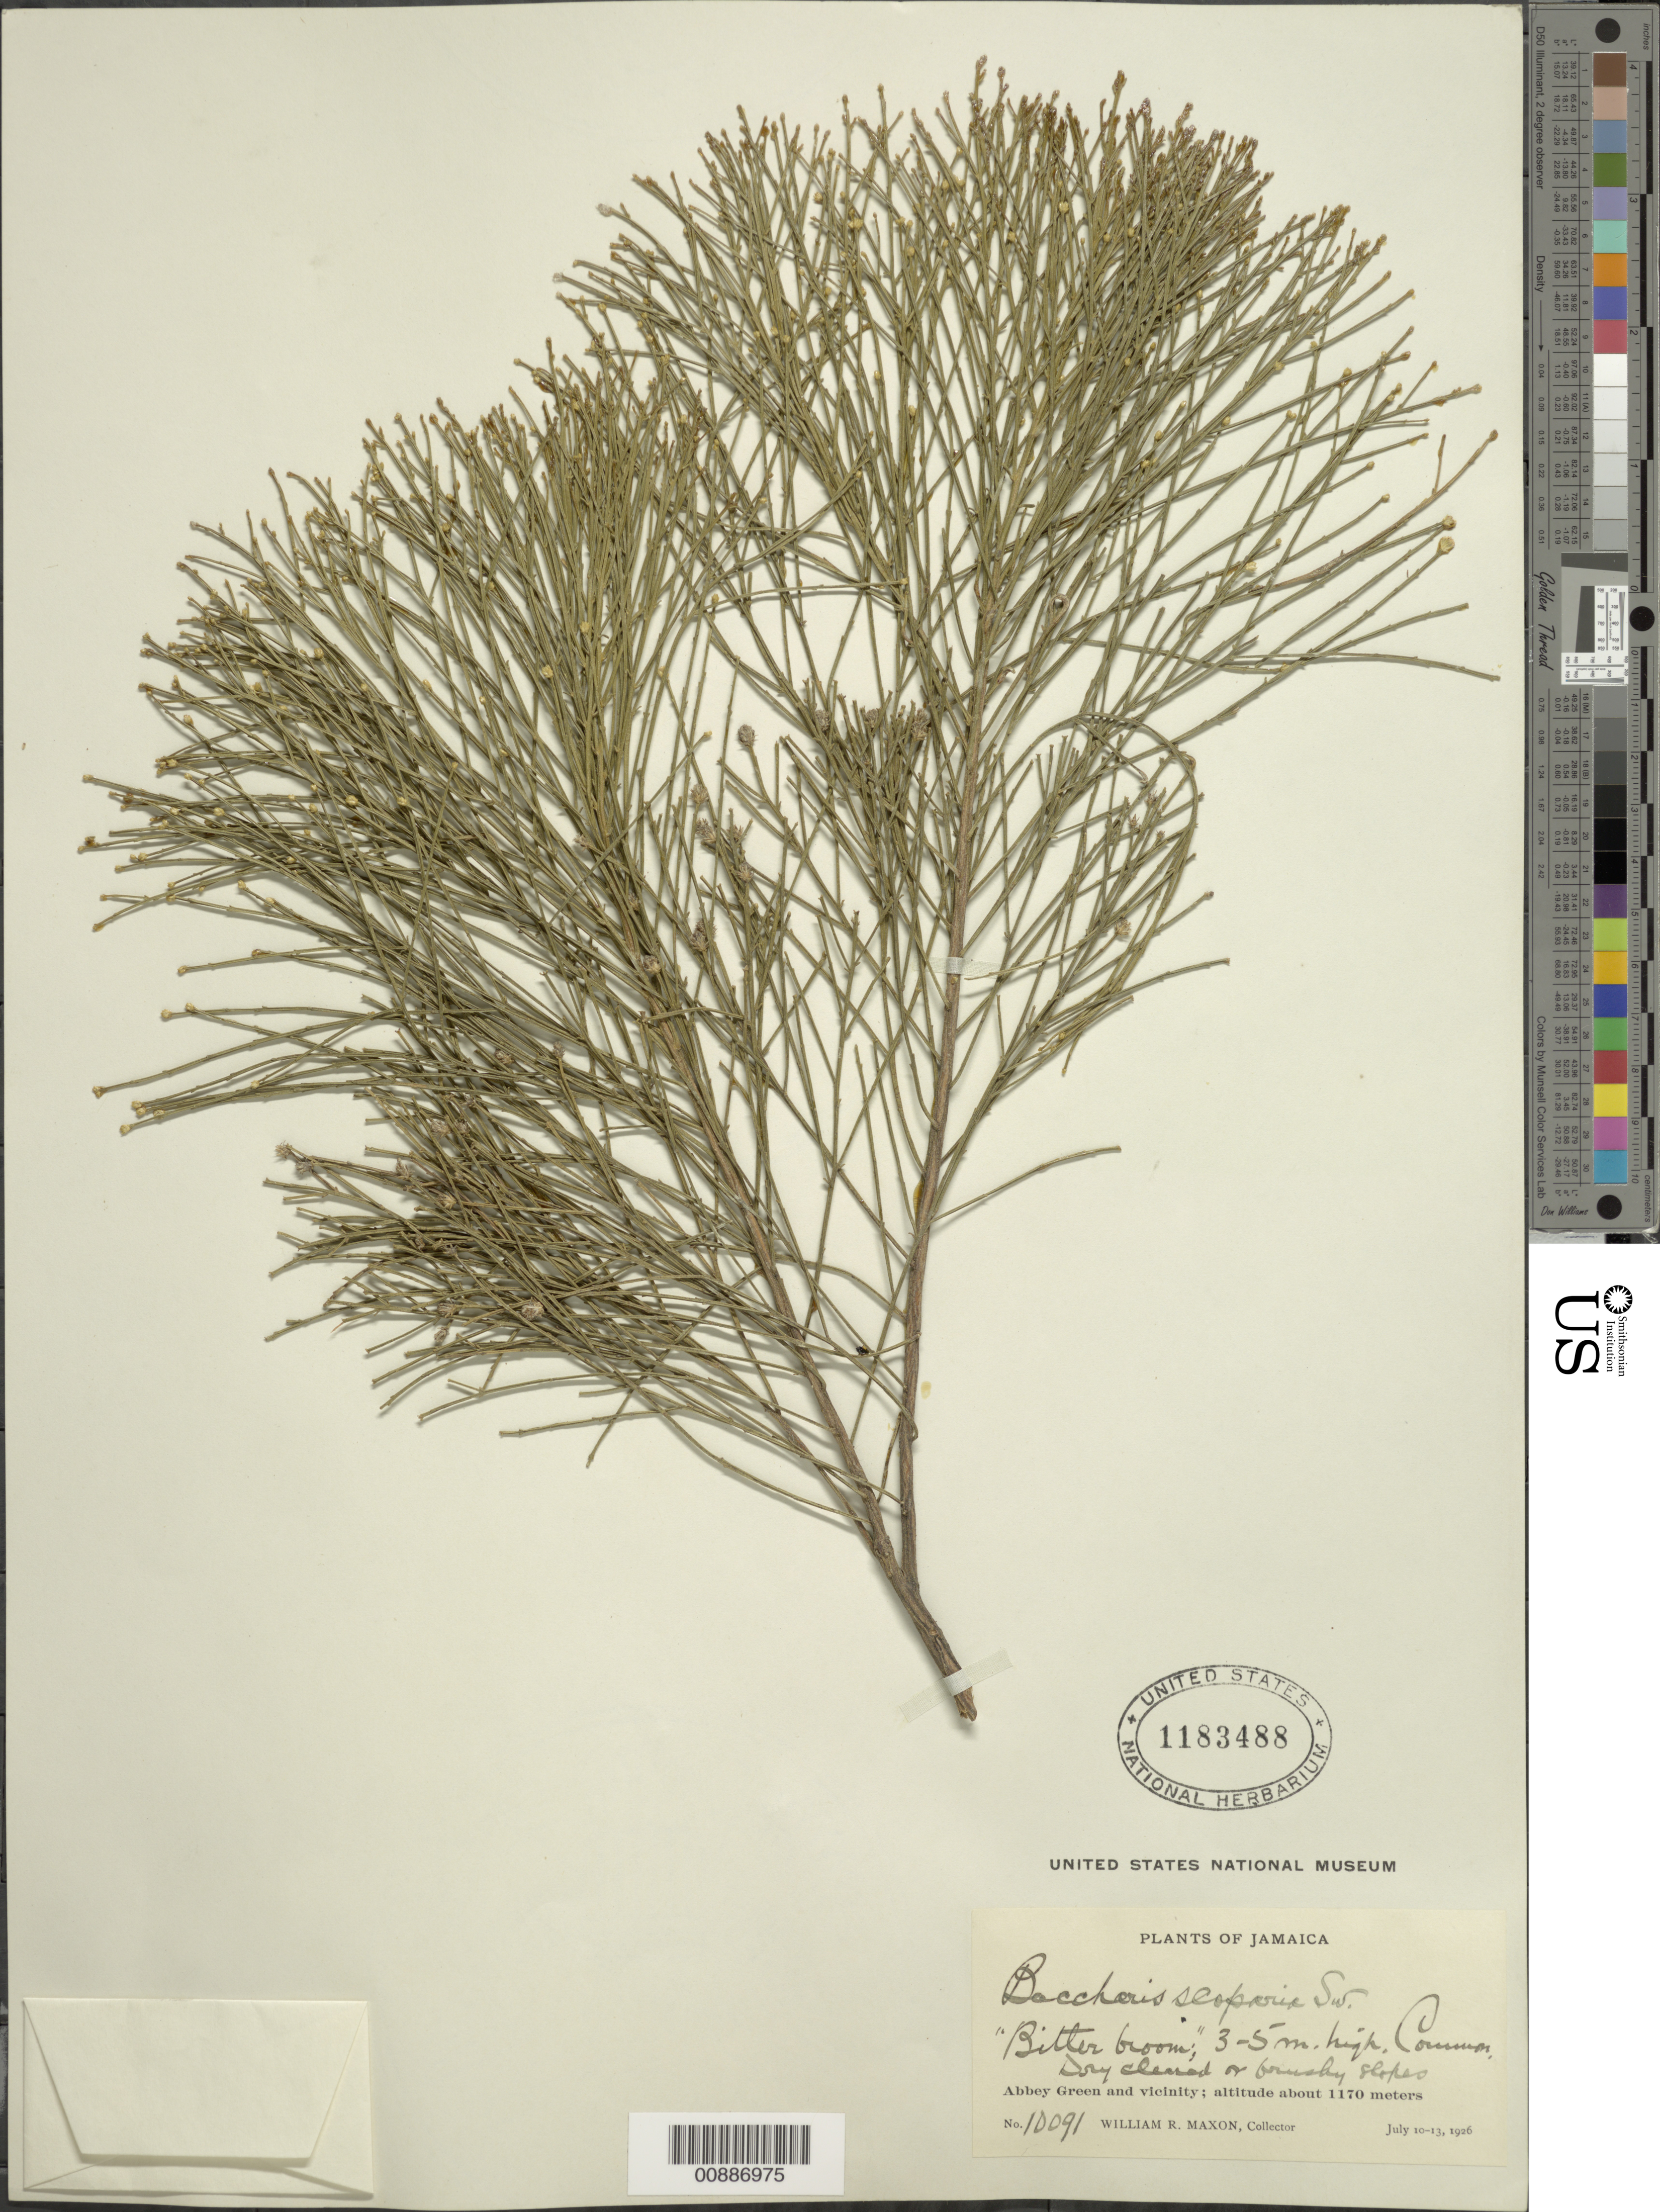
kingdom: Plantae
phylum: Tracheophyta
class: Magnoliopsida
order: Asterales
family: Asteraceae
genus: Baccharis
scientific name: Baccharis scoparia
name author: (L.) Sw.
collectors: W. R. Maxon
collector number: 10091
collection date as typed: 10 Jul 1926 to 13 Jul 1926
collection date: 1926-07-10/1926-07-13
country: Jamaica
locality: Abbey Green and vicinity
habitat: Dry cleared or brushy slopes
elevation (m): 1170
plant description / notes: Common name: Bitter broom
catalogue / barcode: US 1183488